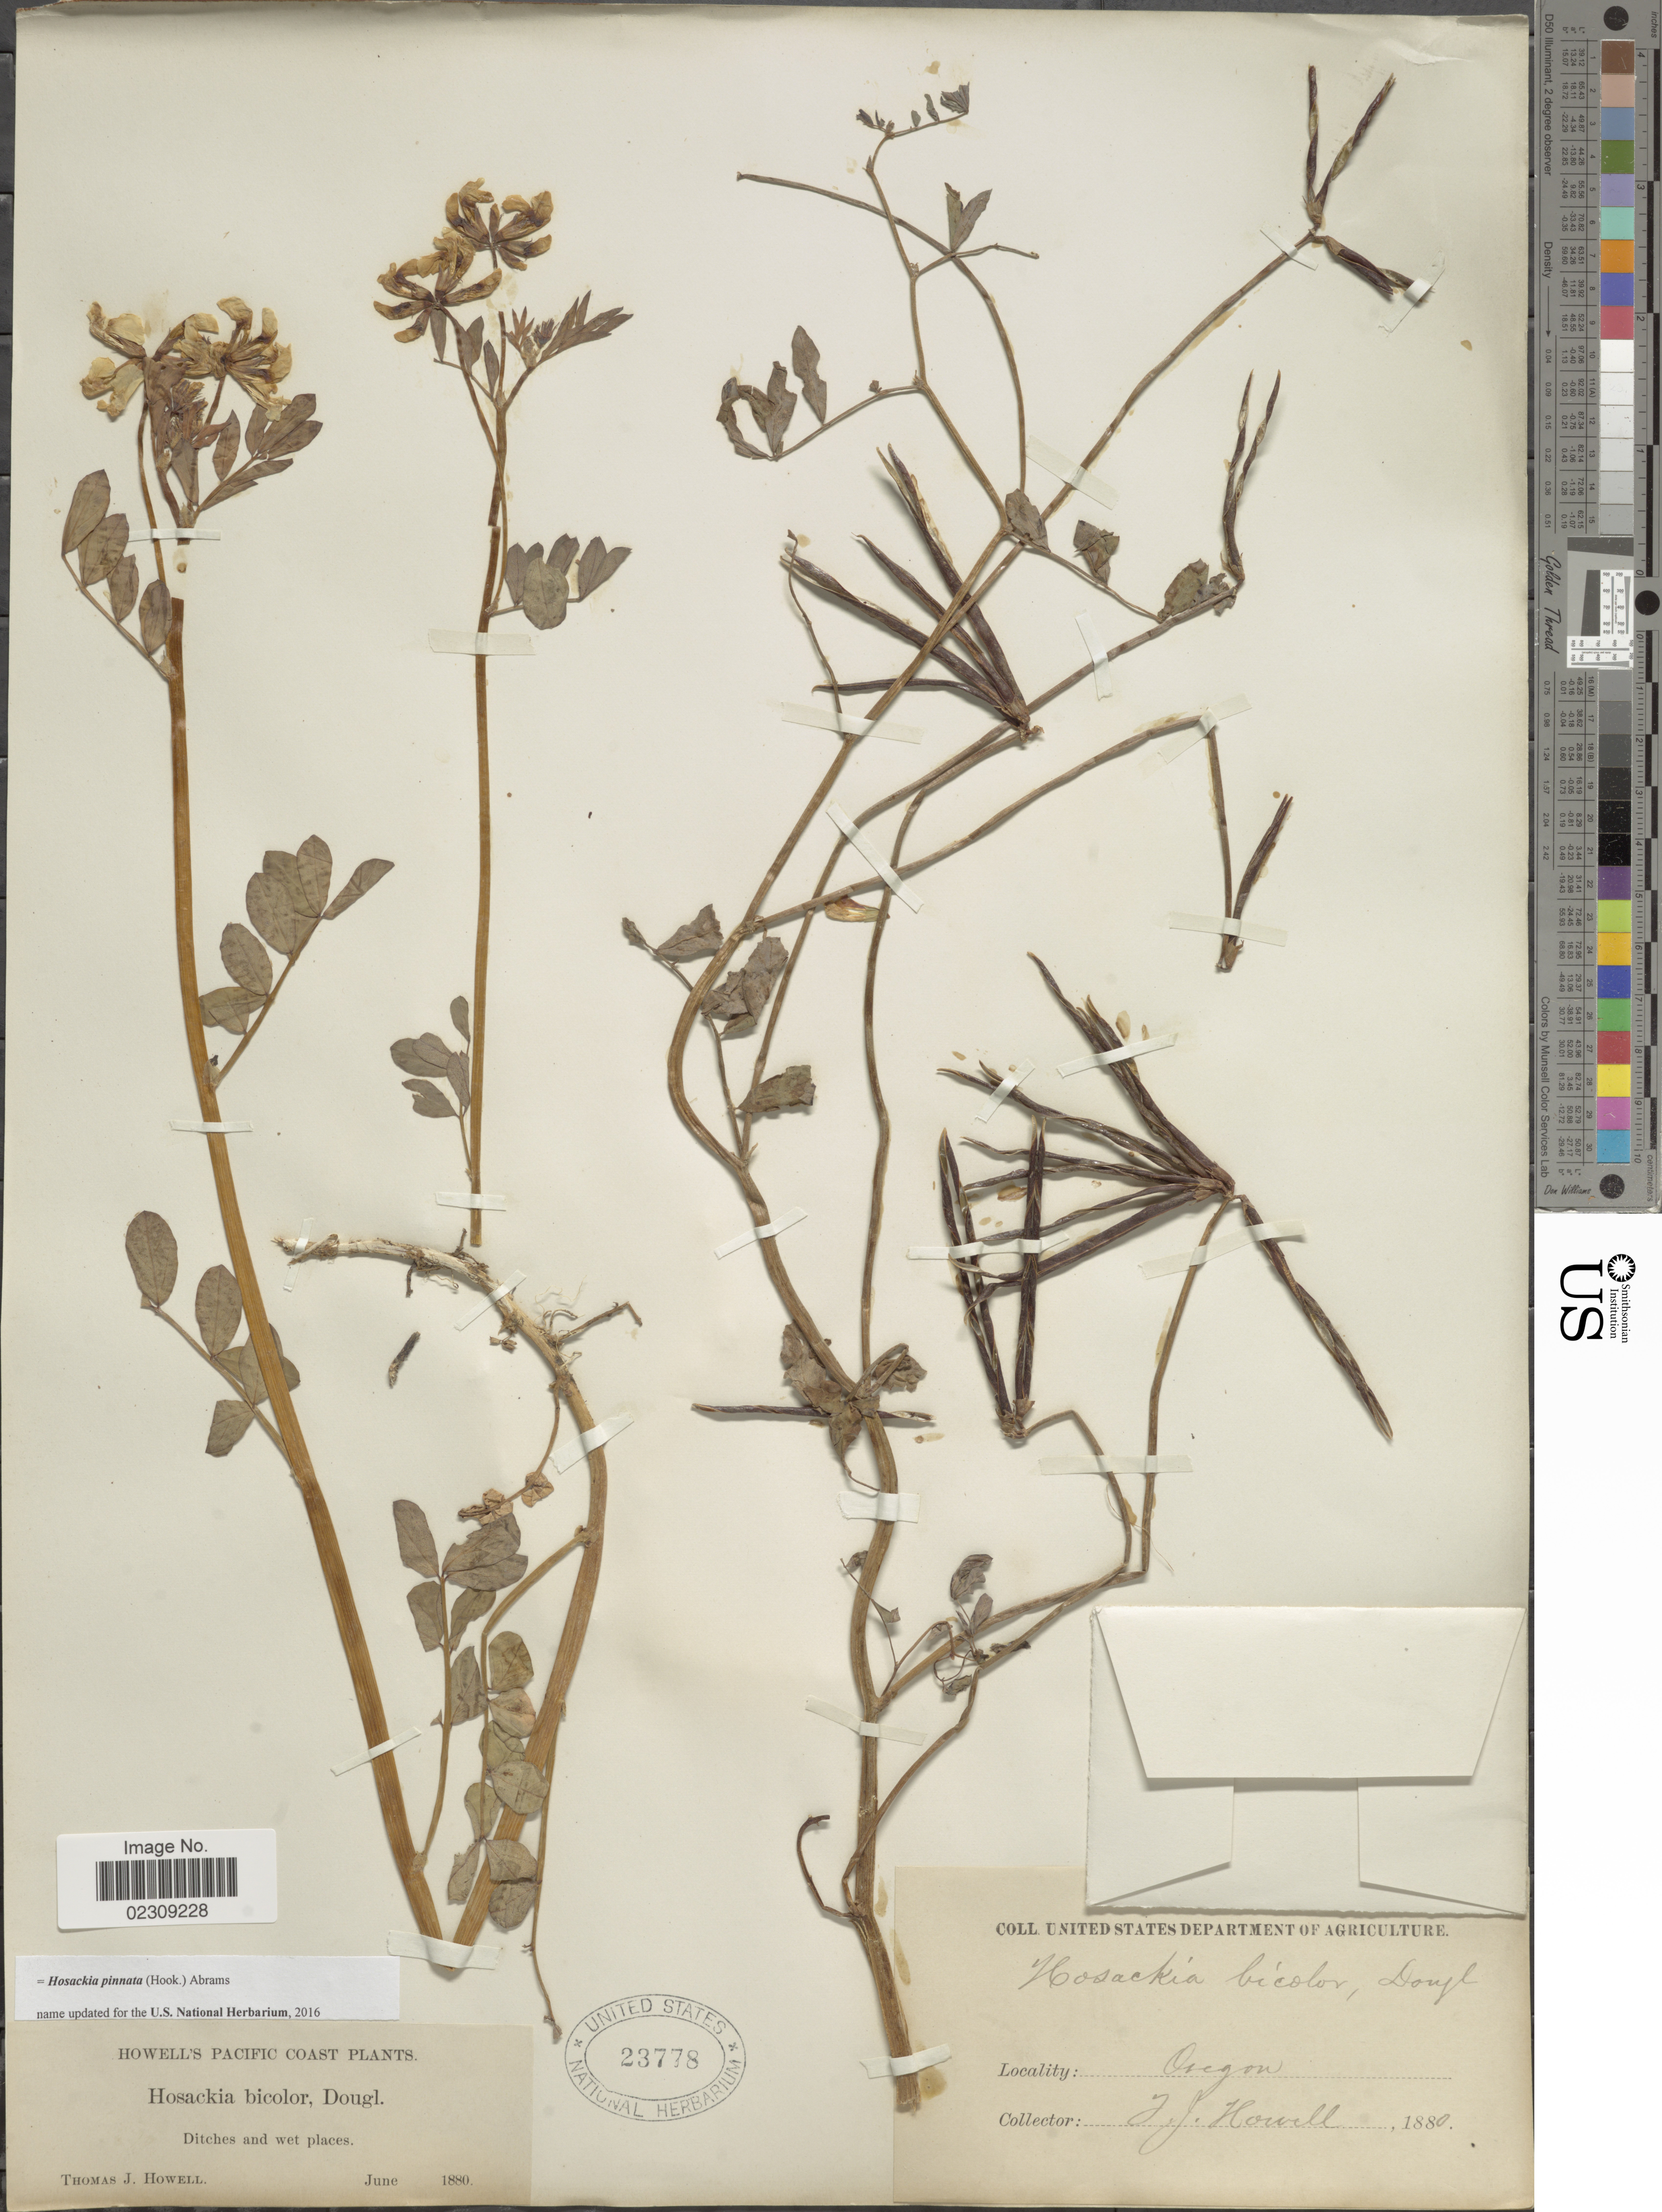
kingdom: Plantae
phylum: Tracheophyta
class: Magnoliopsida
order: Fabales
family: Fabaceae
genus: Hosackia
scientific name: Hosackia pinnata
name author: (Hook.) Abrams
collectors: T. J. Howell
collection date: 1880-06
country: United States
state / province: Oregon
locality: Pacific Coast, Ditches and wet places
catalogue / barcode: US 23778